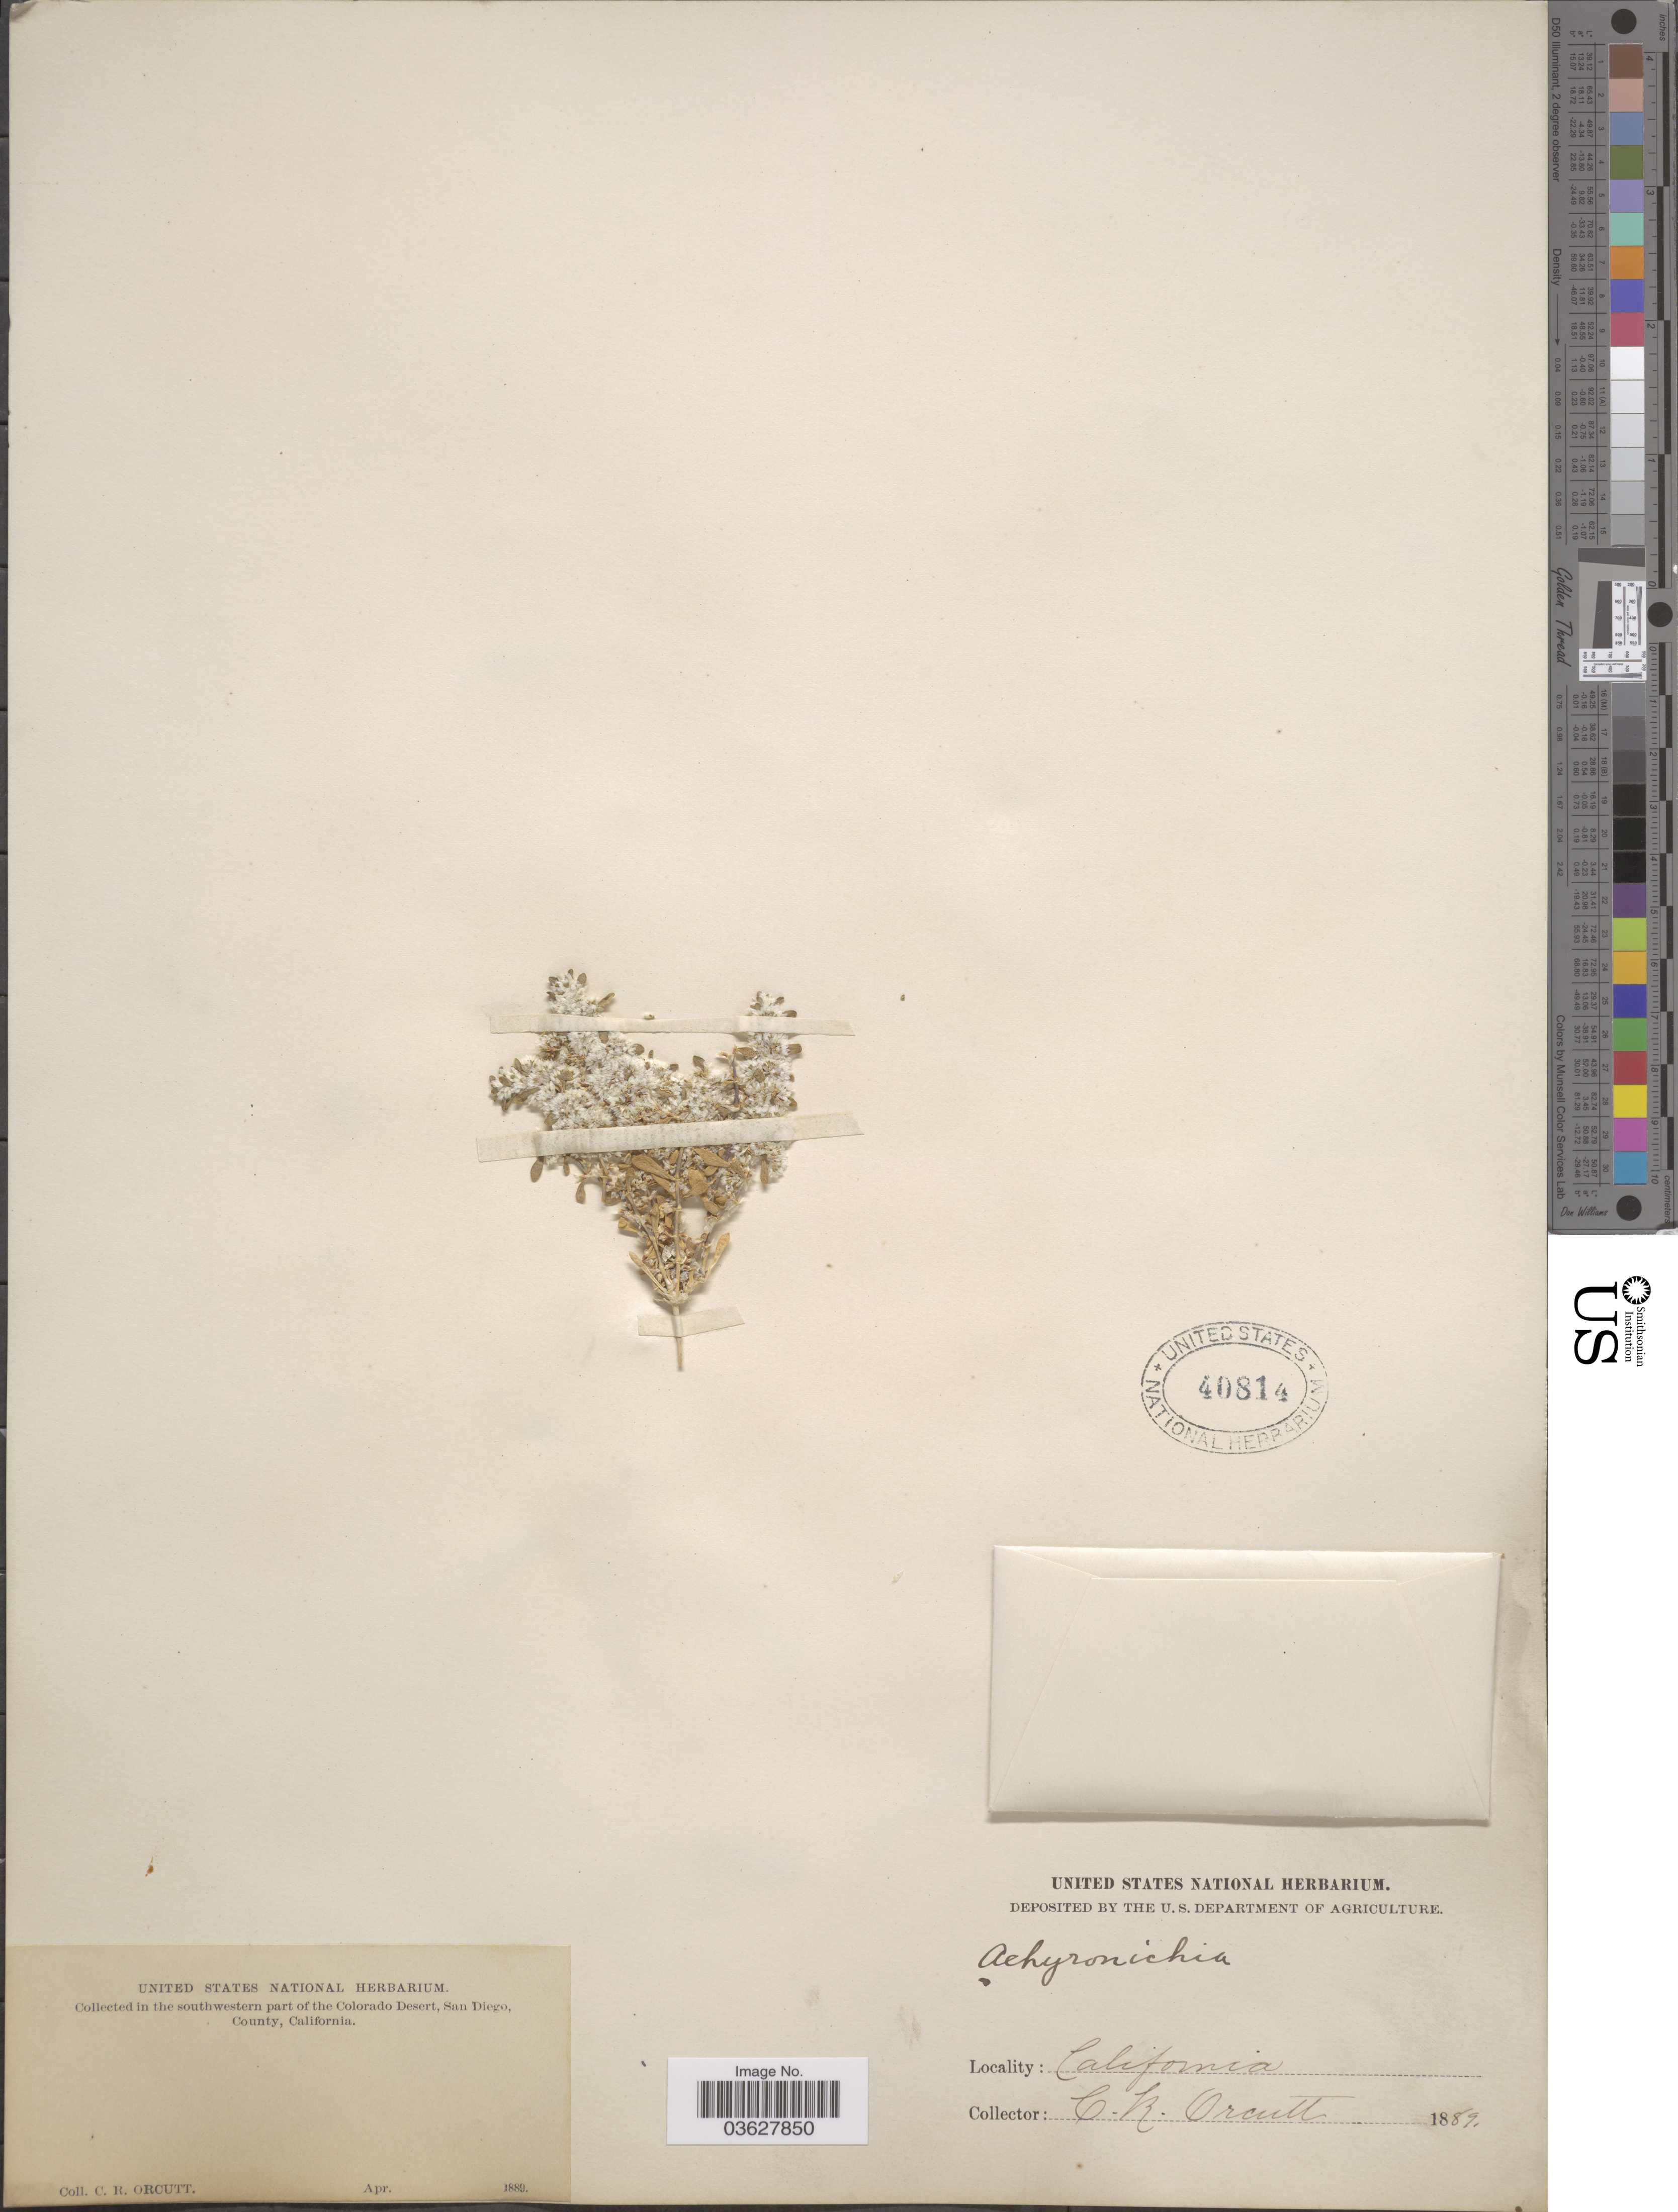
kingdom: Plantae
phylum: Tracheophyta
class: Magnoliopsida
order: Caryophyllales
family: Caryophyllaceae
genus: Achyronychia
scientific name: Achyronychia cooperi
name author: A. Gray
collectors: C. R. Orcutt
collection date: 1889-04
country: United States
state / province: California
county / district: San Diego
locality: Southwestern part of the Colorado Desert, San Diego, County.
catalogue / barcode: US 40814